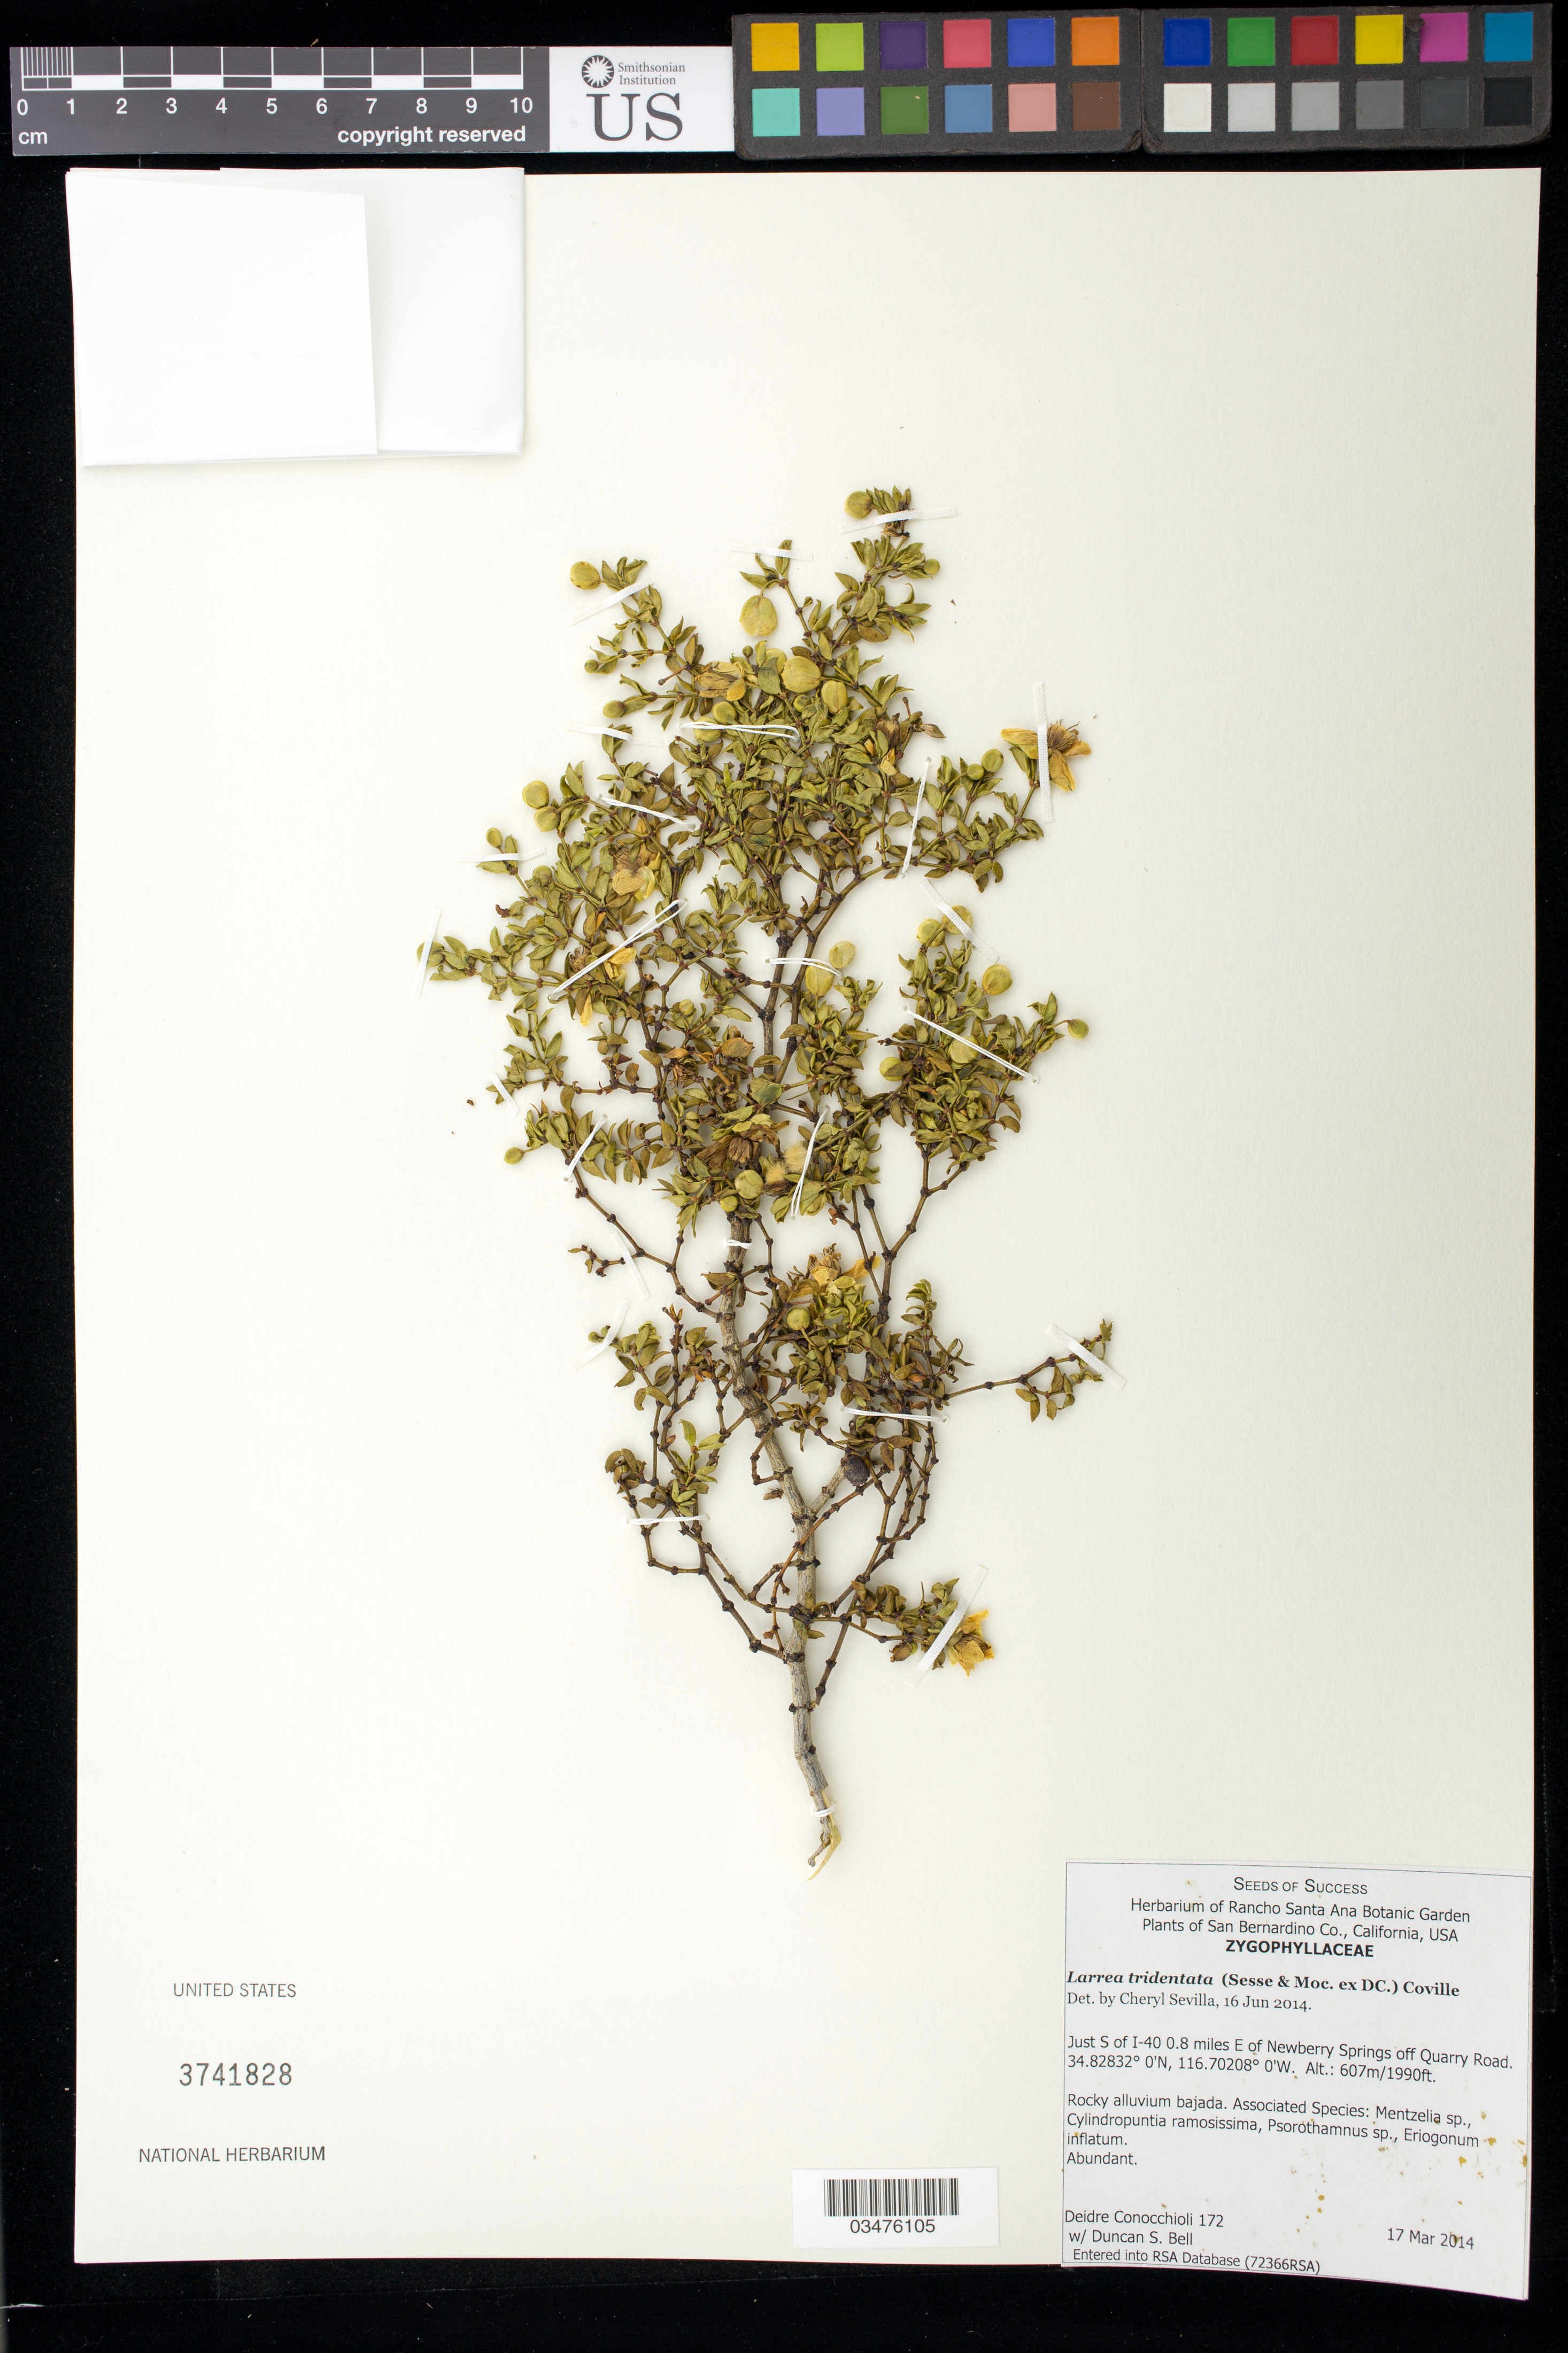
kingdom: Plantae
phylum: Tracheophyta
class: Magnoliopsida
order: Zygophyllales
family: Zygophyllaceae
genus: Larrea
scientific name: Larrea tridentata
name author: (Sessé & Moc. ex DC.) Coville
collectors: D. Conocchioli & D. S. Bell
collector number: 172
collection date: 2014-03-17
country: United States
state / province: California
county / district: San Bernardino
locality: S of I-40 0.8 mi. E of Newberry Springs off Quarry Road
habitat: Rocky alluvium bajada. With Mentzelia sp., Psorothamnus, sp., ect.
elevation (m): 607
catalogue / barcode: US 3741828